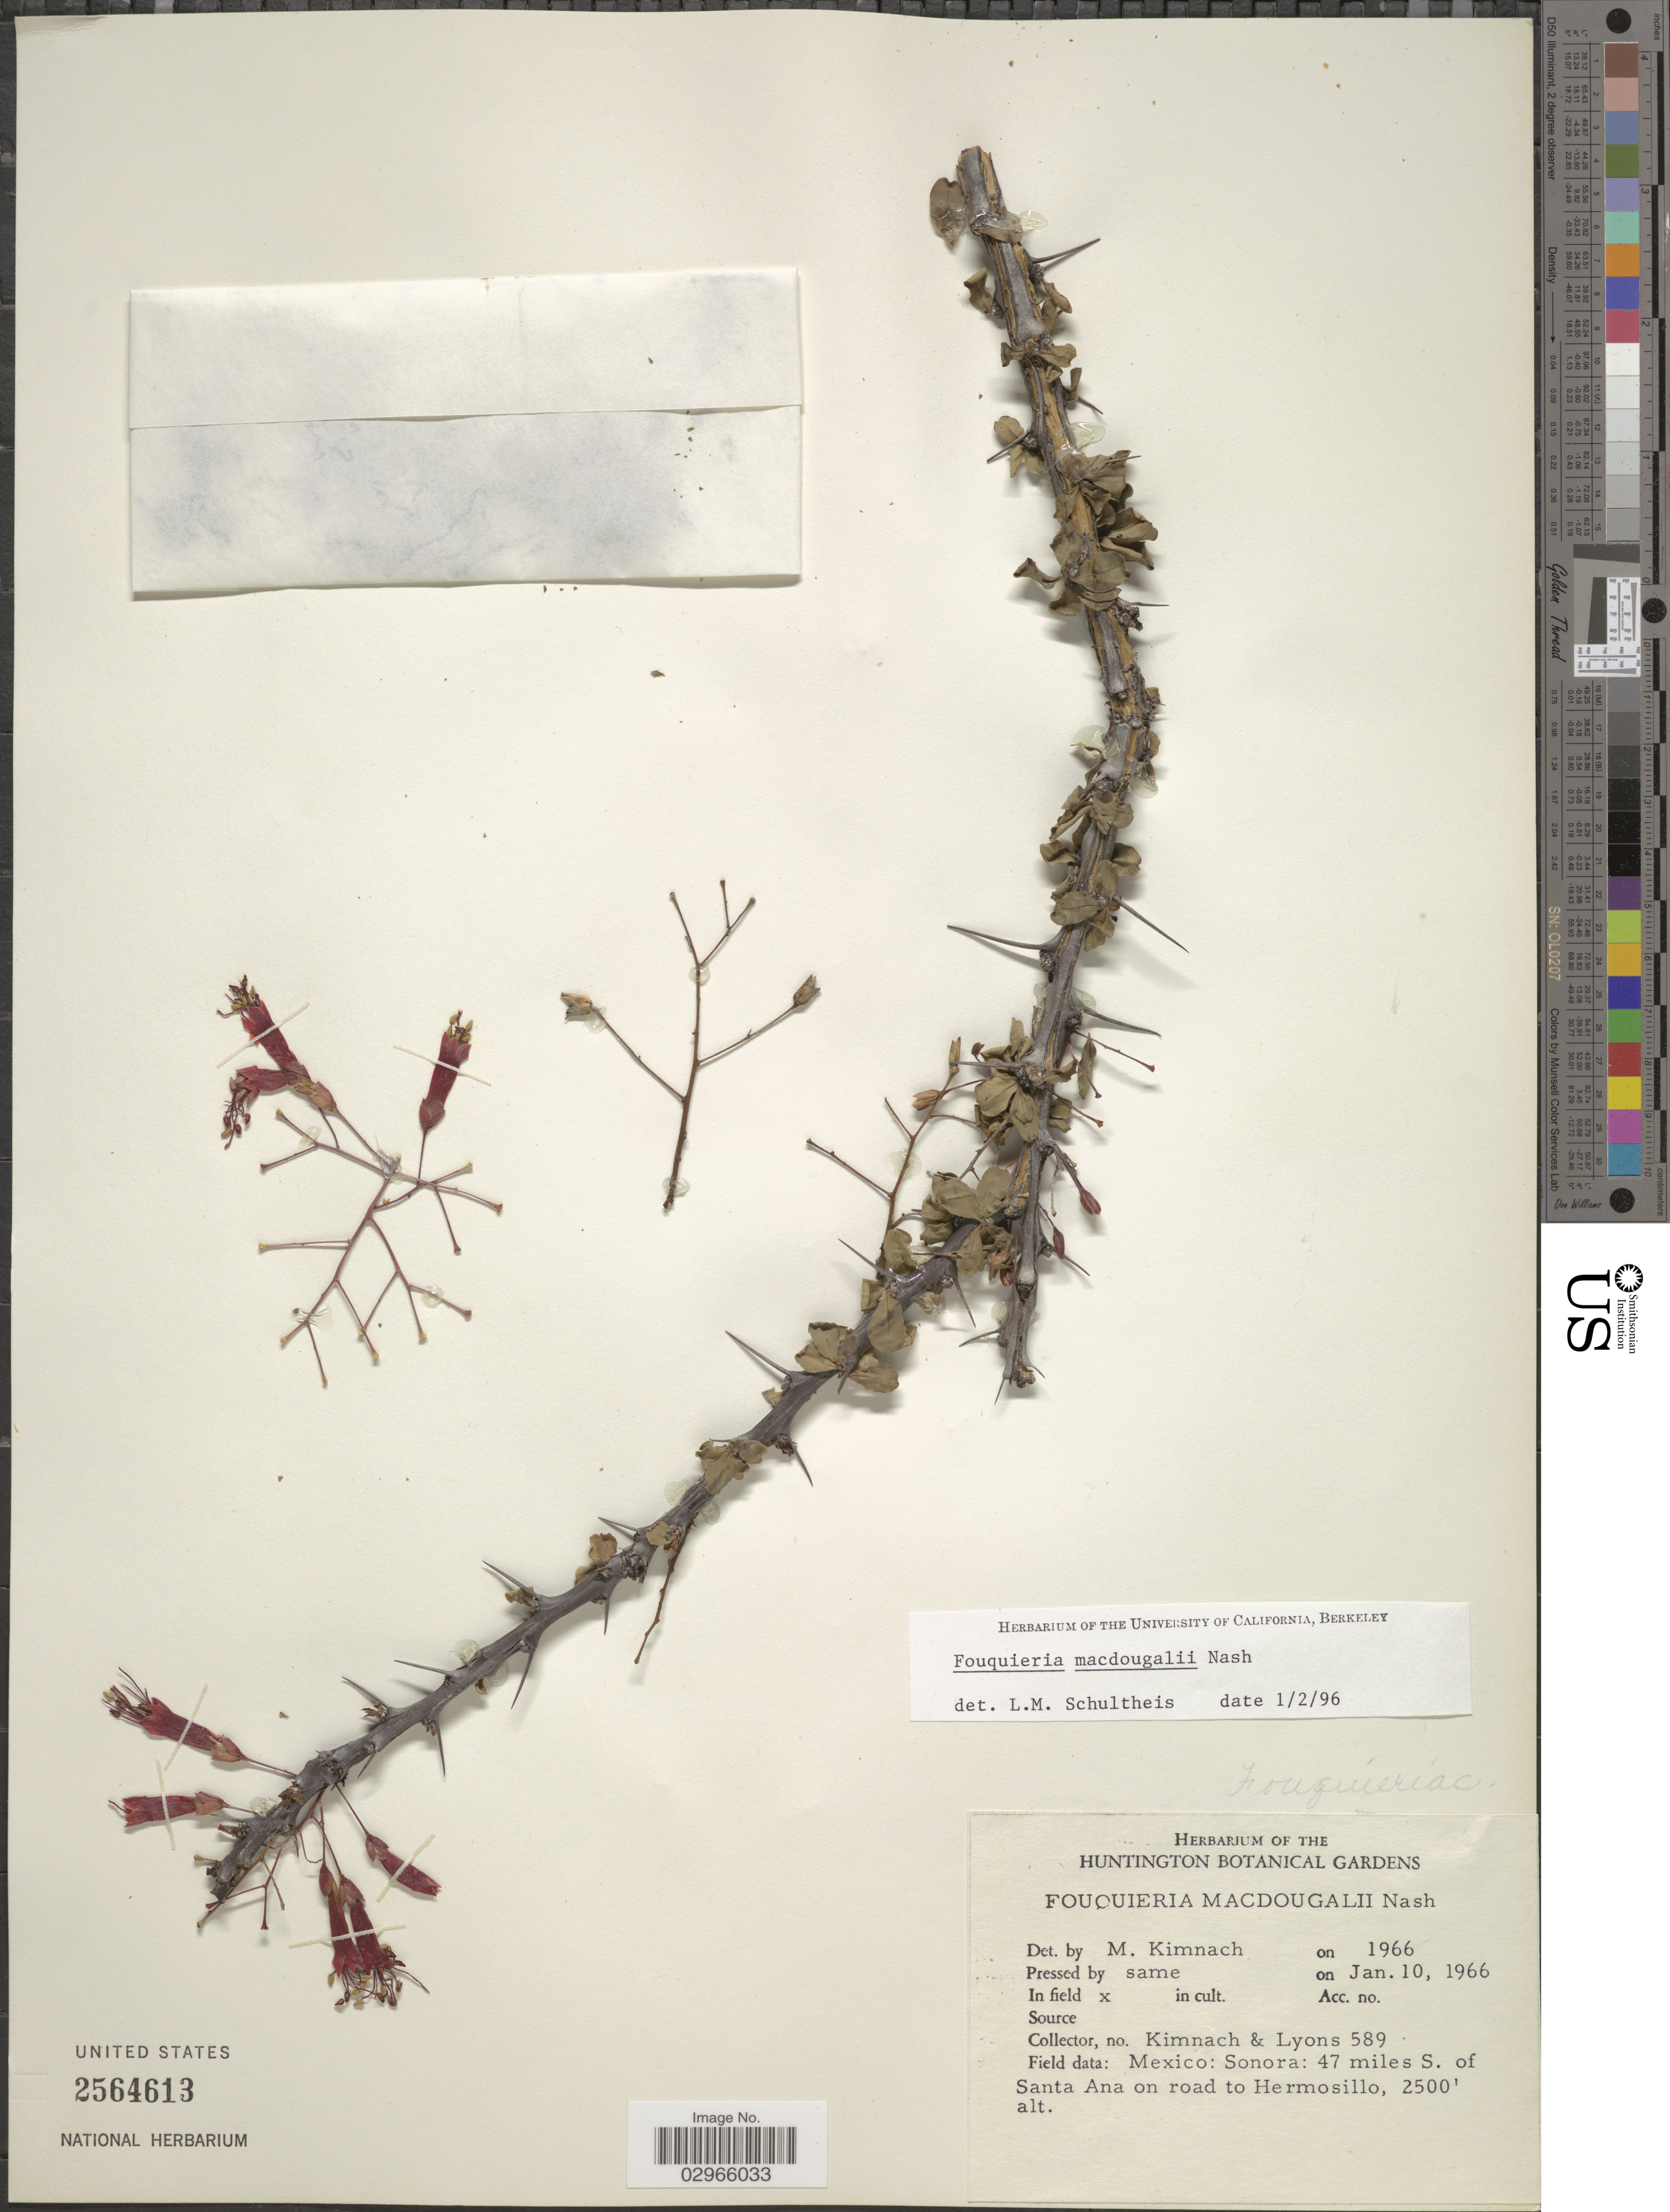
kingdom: Plantae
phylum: Tracheophyta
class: Magnoliopsida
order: Ericales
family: Fouquieriaceae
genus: Fouquieria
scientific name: Fouquieria macdougalii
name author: Nash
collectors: -. Kimnach & Lyons, --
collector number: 589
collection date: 1966-01-10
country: Mexico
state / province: Sonora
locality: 47 miles S. of Santa Ana on road to Hermosillo.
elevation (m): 762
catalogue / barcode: US 2564613